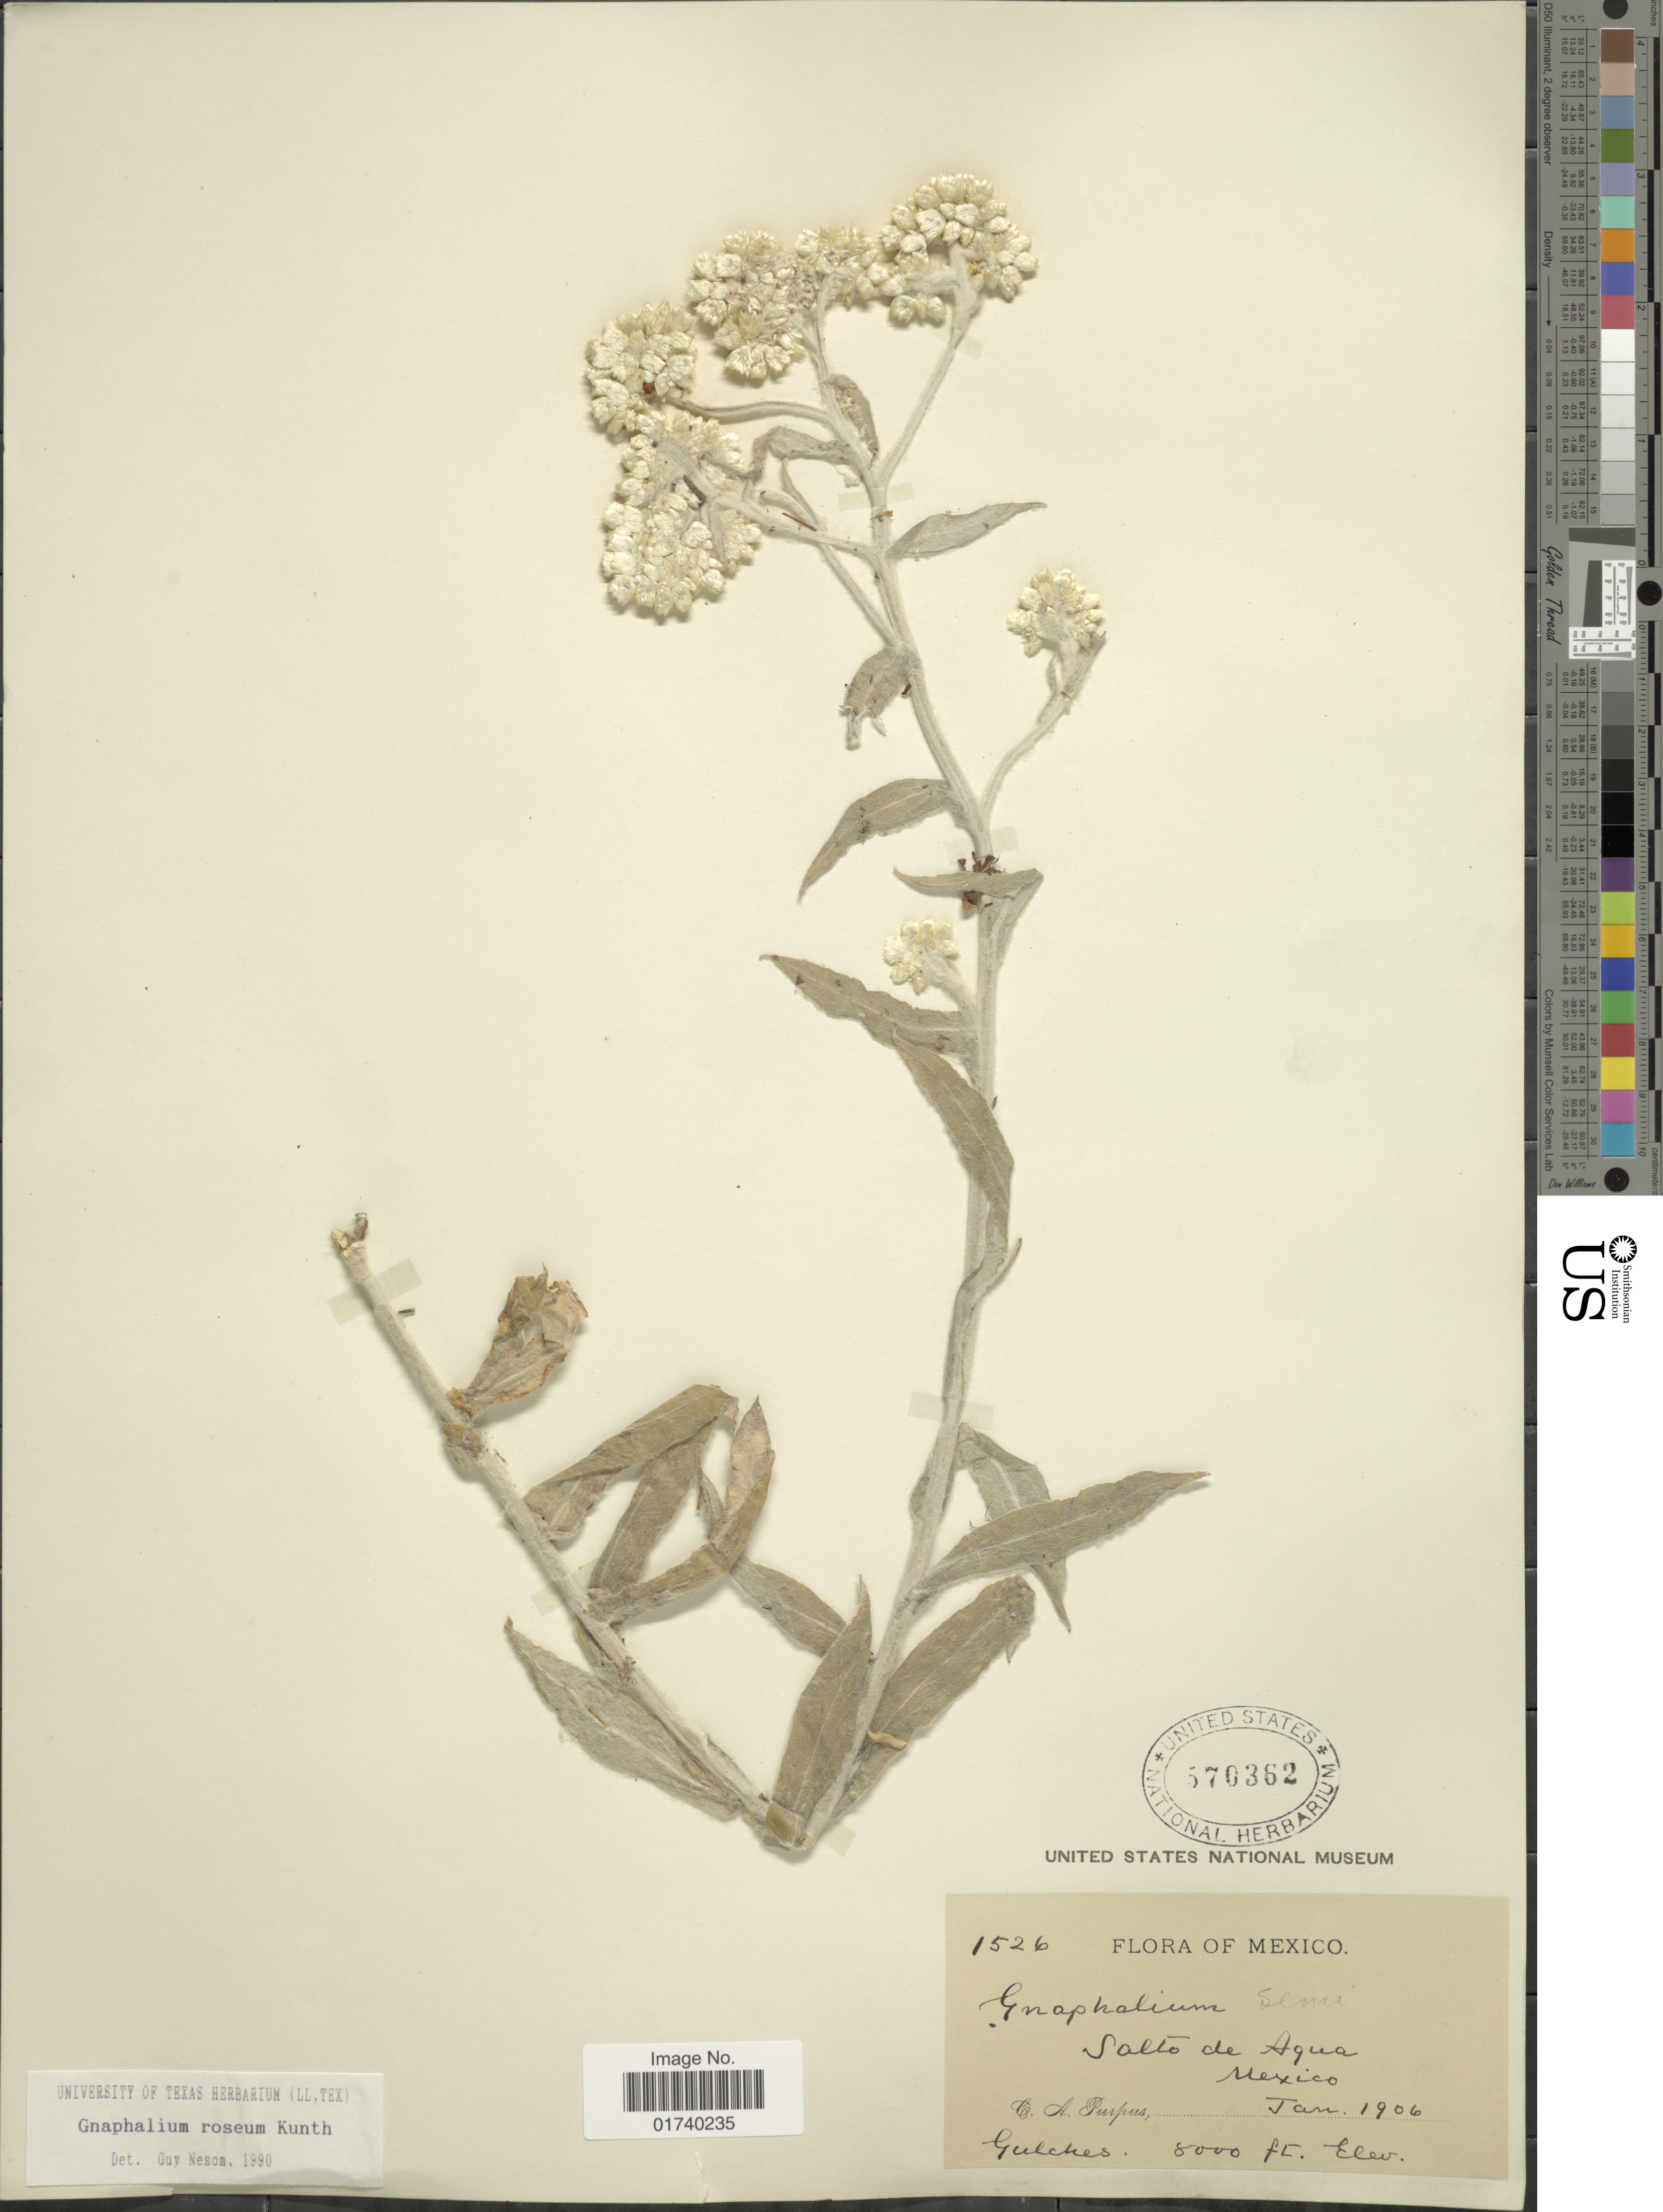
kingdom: Plantae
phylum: Tracheophyta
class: Magnoliopsida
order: Asterales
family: Asteraceae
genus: Pseudognaphalium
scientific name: Pseudognaphalium roseum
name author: (Kunth) Anderb.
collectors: C. A. Purpus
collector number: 1526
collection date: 1906-01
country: Mexico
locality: Salto de Agua.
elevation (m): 2438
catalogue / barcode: US 570362